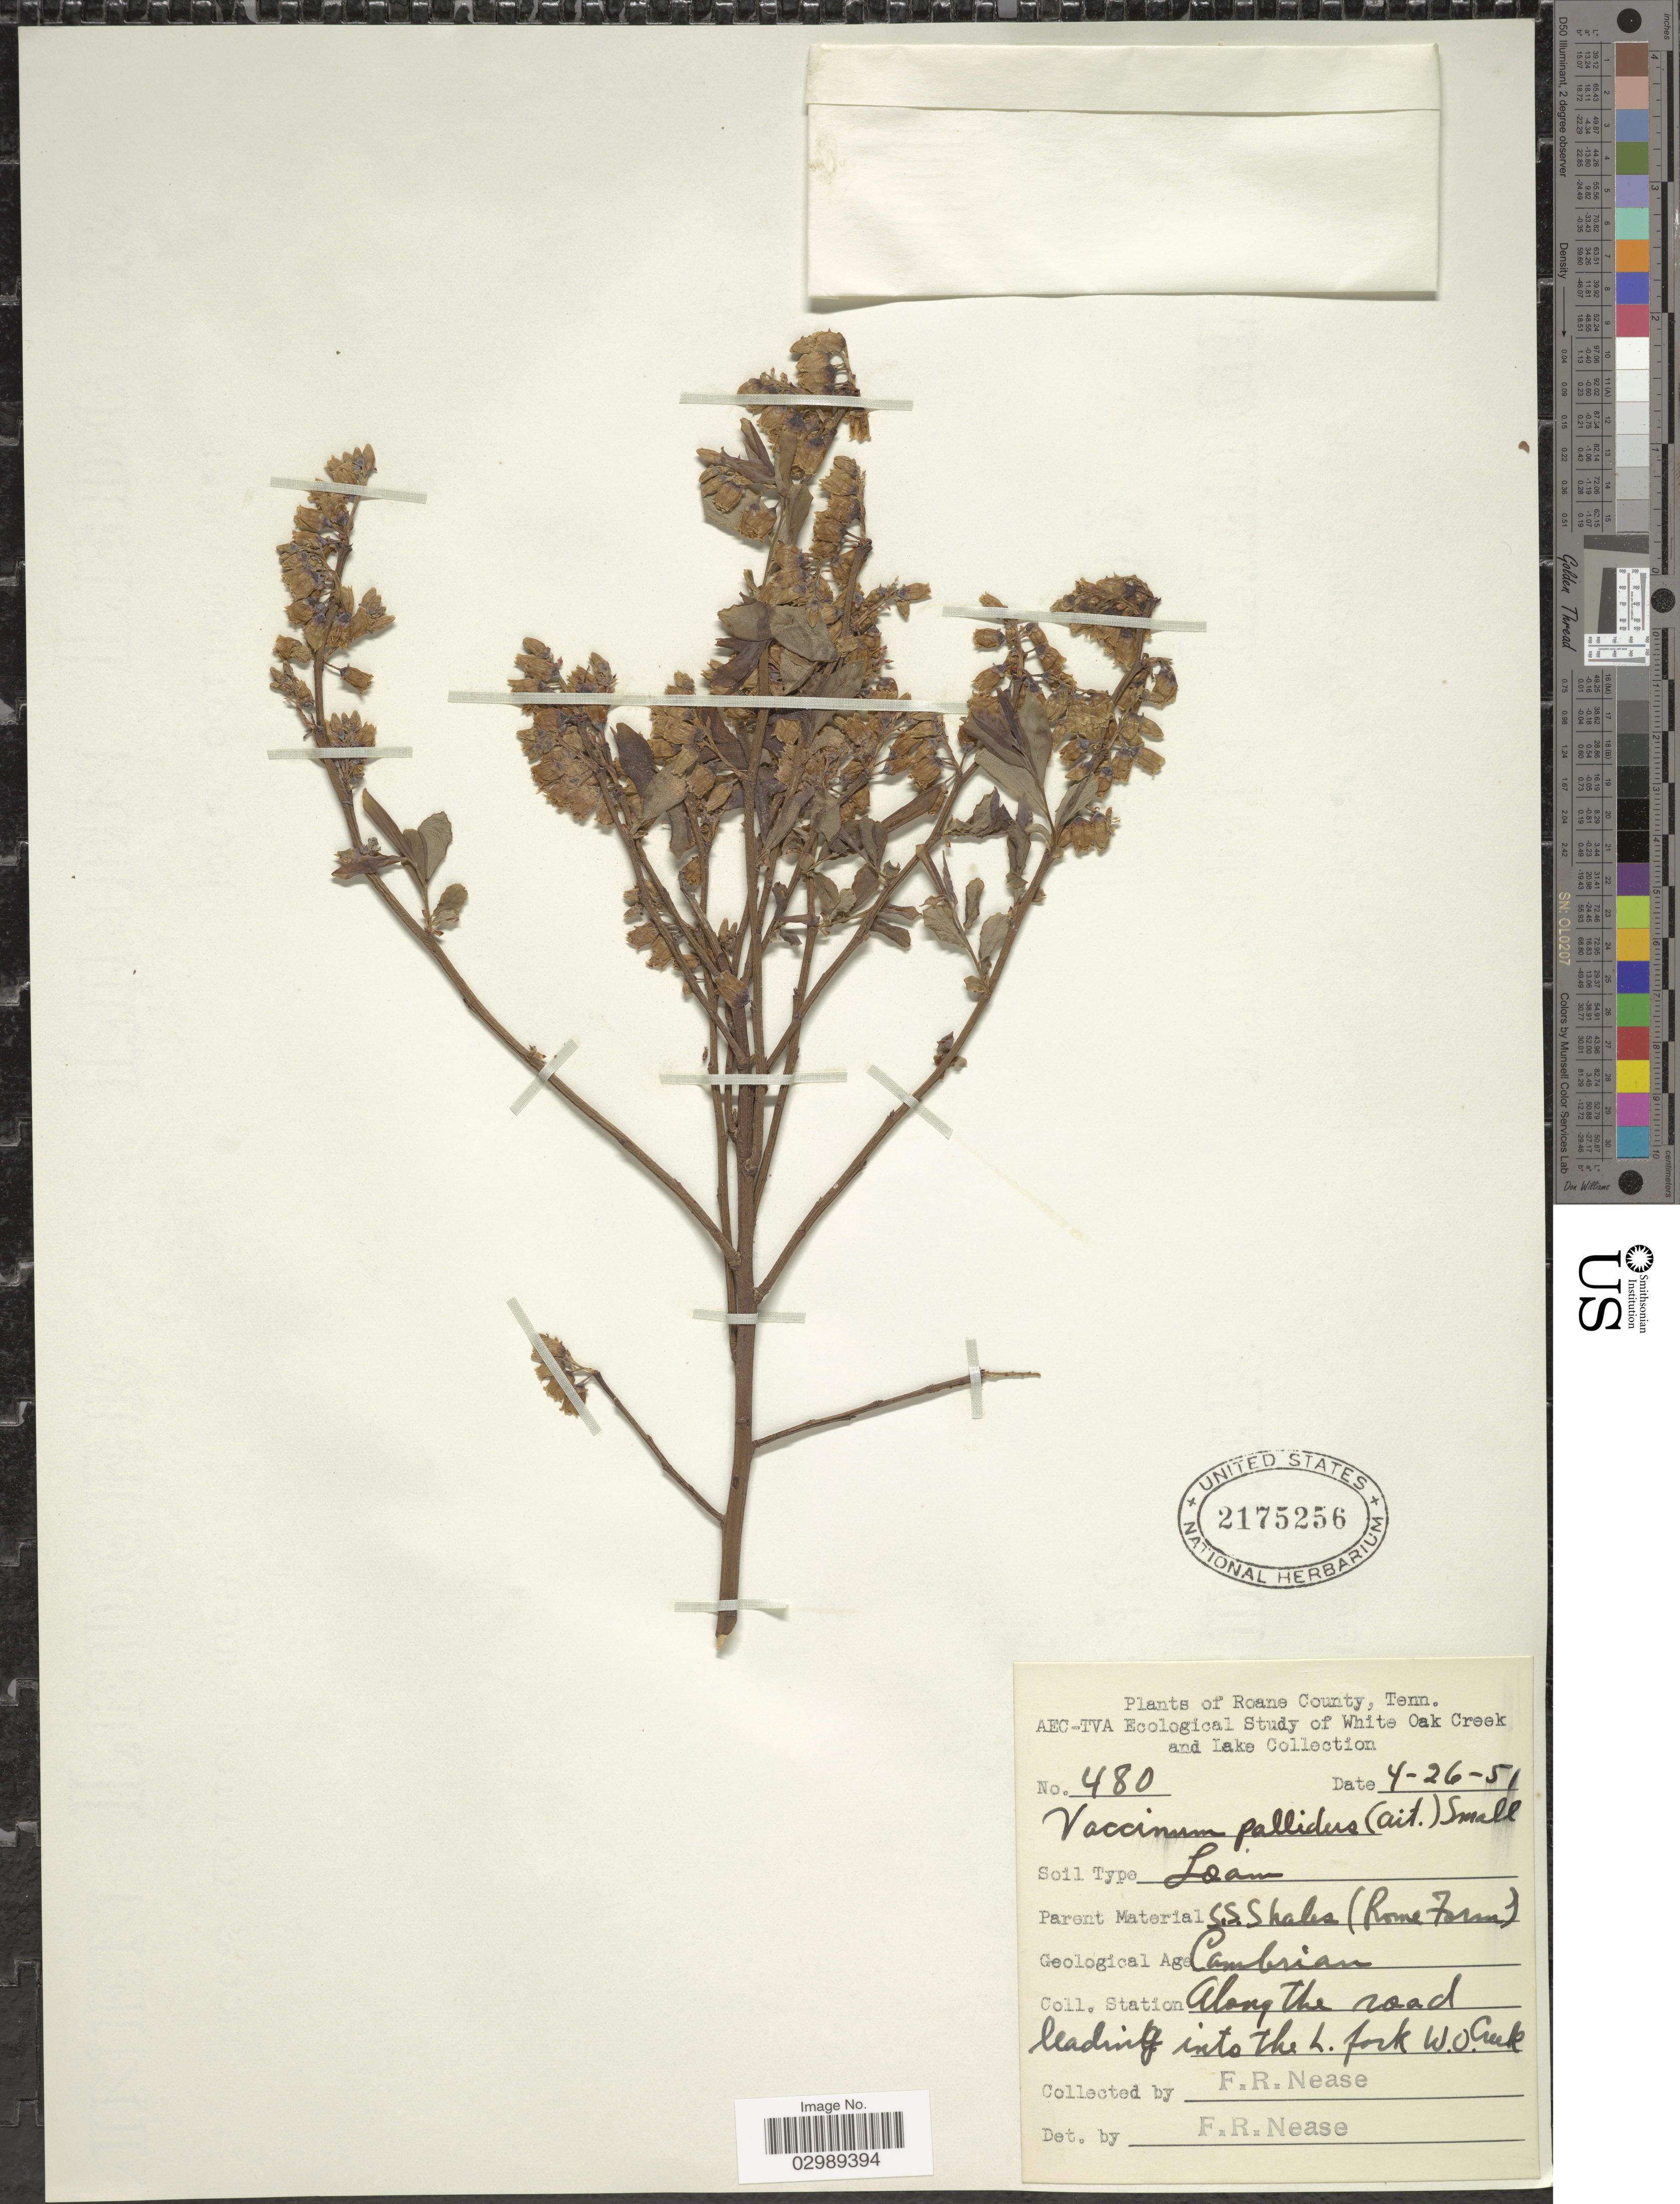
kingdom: Plantae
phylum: Tracheophyta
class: Magnoliopsida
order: Ericales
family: Ericaceae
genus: Vaccinium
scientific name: Vaccinium pallidum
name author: Aiton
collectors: F. Nease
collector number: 480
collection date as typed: Transcribed d/m/y: 26/4/51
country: United States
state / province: Tennessee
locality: Roane County, Along the road leading into the L. fork W.O. Creek.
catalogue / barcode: US 2175256